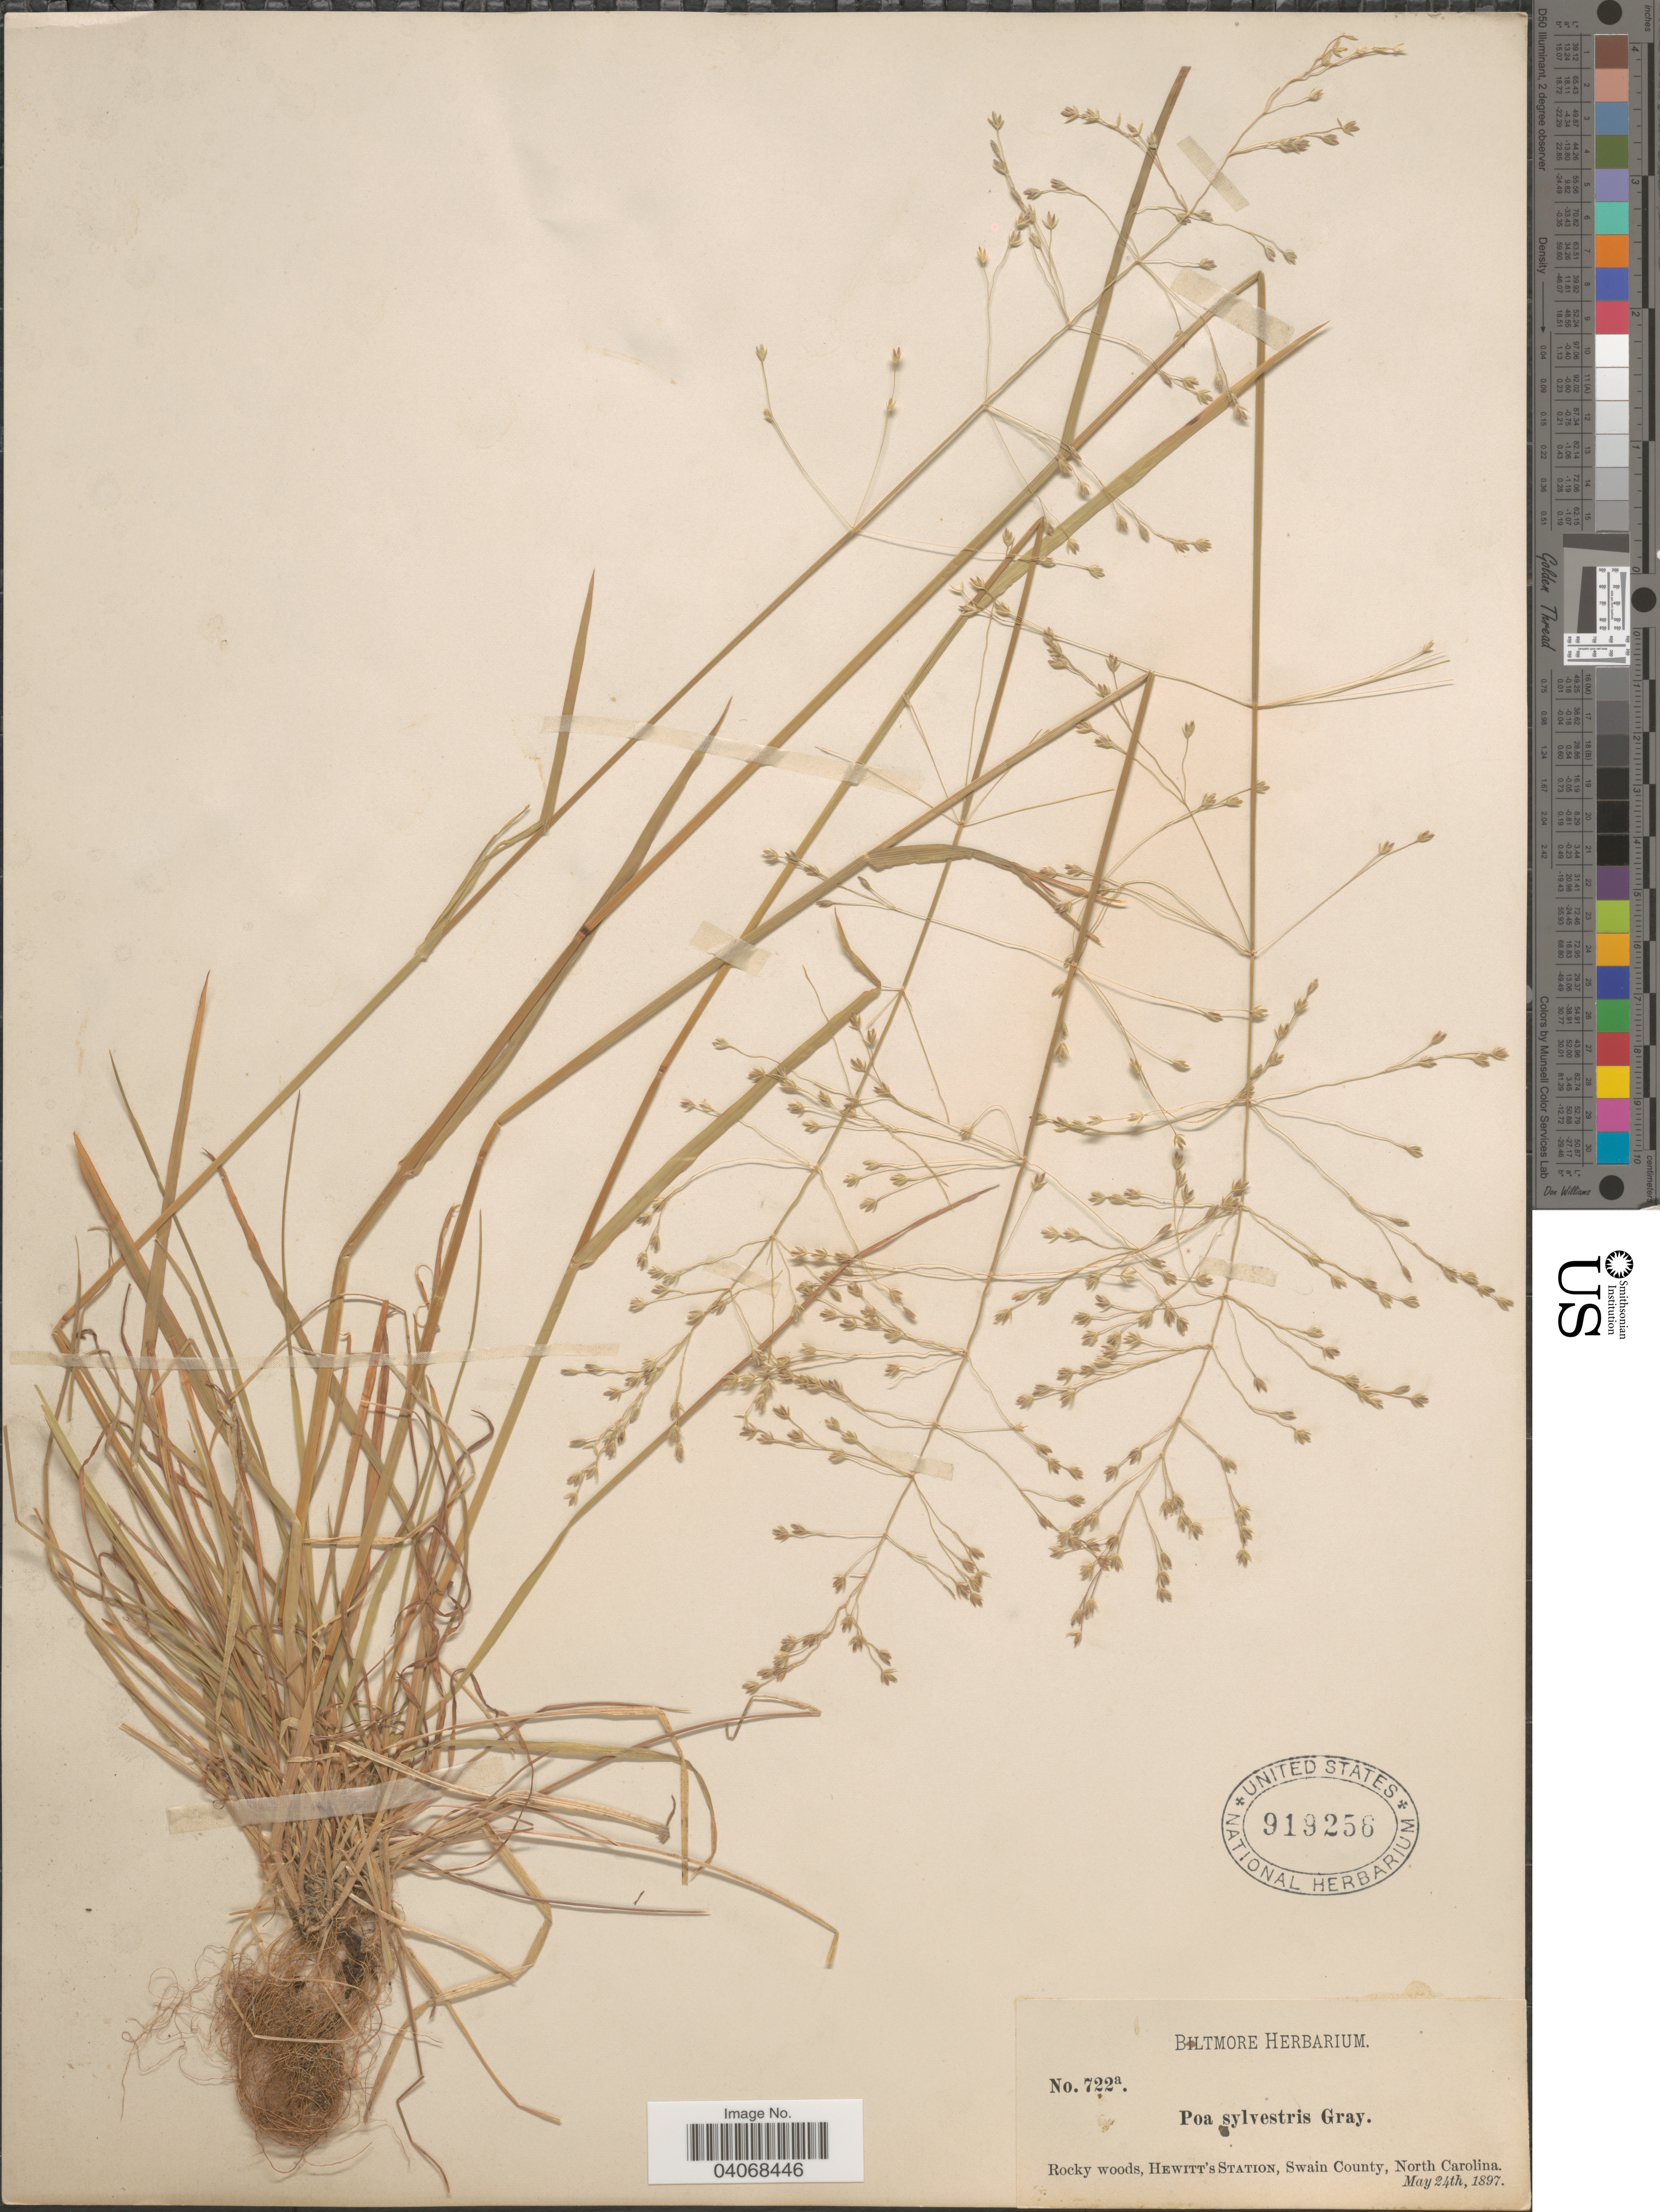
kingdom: Plantae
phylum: Tracheophyta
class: Liliopsida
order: Poales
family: Poaceae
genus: Poa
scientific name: Poa sylvestris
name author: A. Gray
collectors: ex herb. Biltmore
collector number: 722a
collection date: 1897-05-24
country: United States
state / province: North Carolina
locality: Rocky woods, Hewitt's Station, Swain County.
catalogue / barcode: US 919256